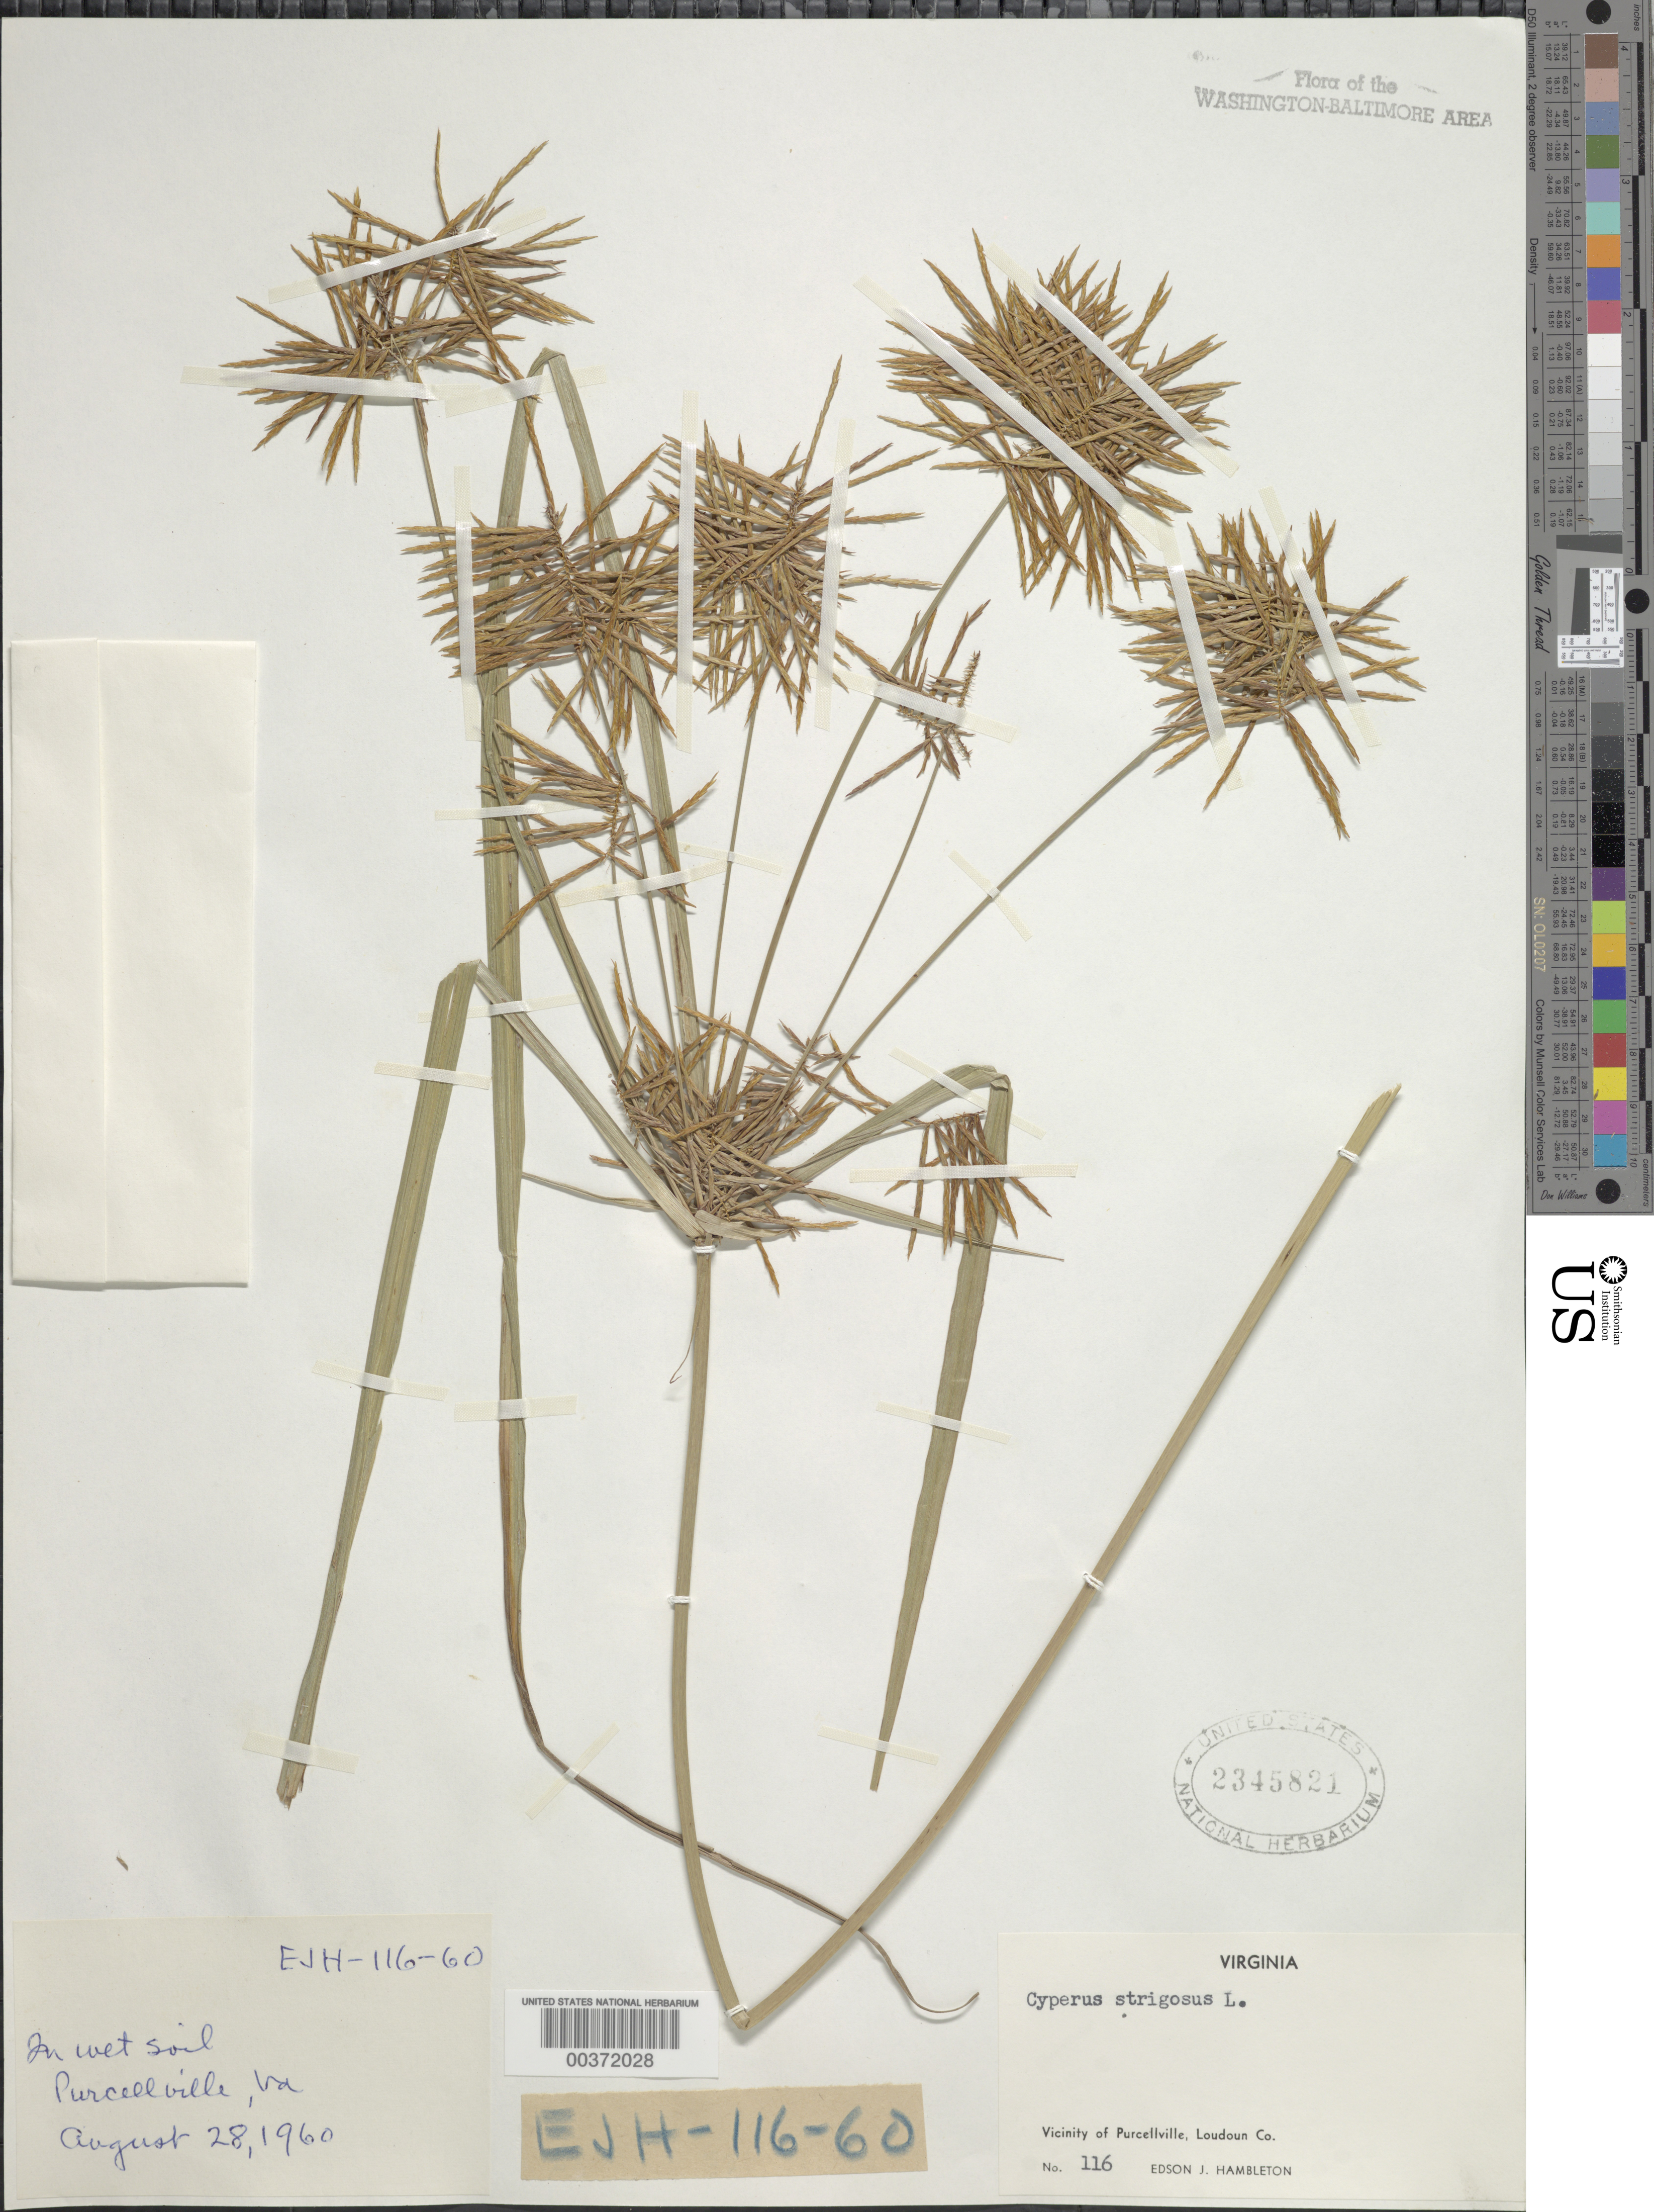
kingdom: Plantae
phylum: Tracheophyta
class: Liliopsida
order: Poales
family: Cyperaceae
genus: Cyperus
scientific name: Cyperus strigosus L.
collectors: E. Hambleton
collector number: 116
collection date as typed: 28 Aug 1960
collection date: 1960-08-28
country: United States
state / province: Virginia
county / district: Loudoun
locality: Purcellville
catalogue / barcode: US 2345821